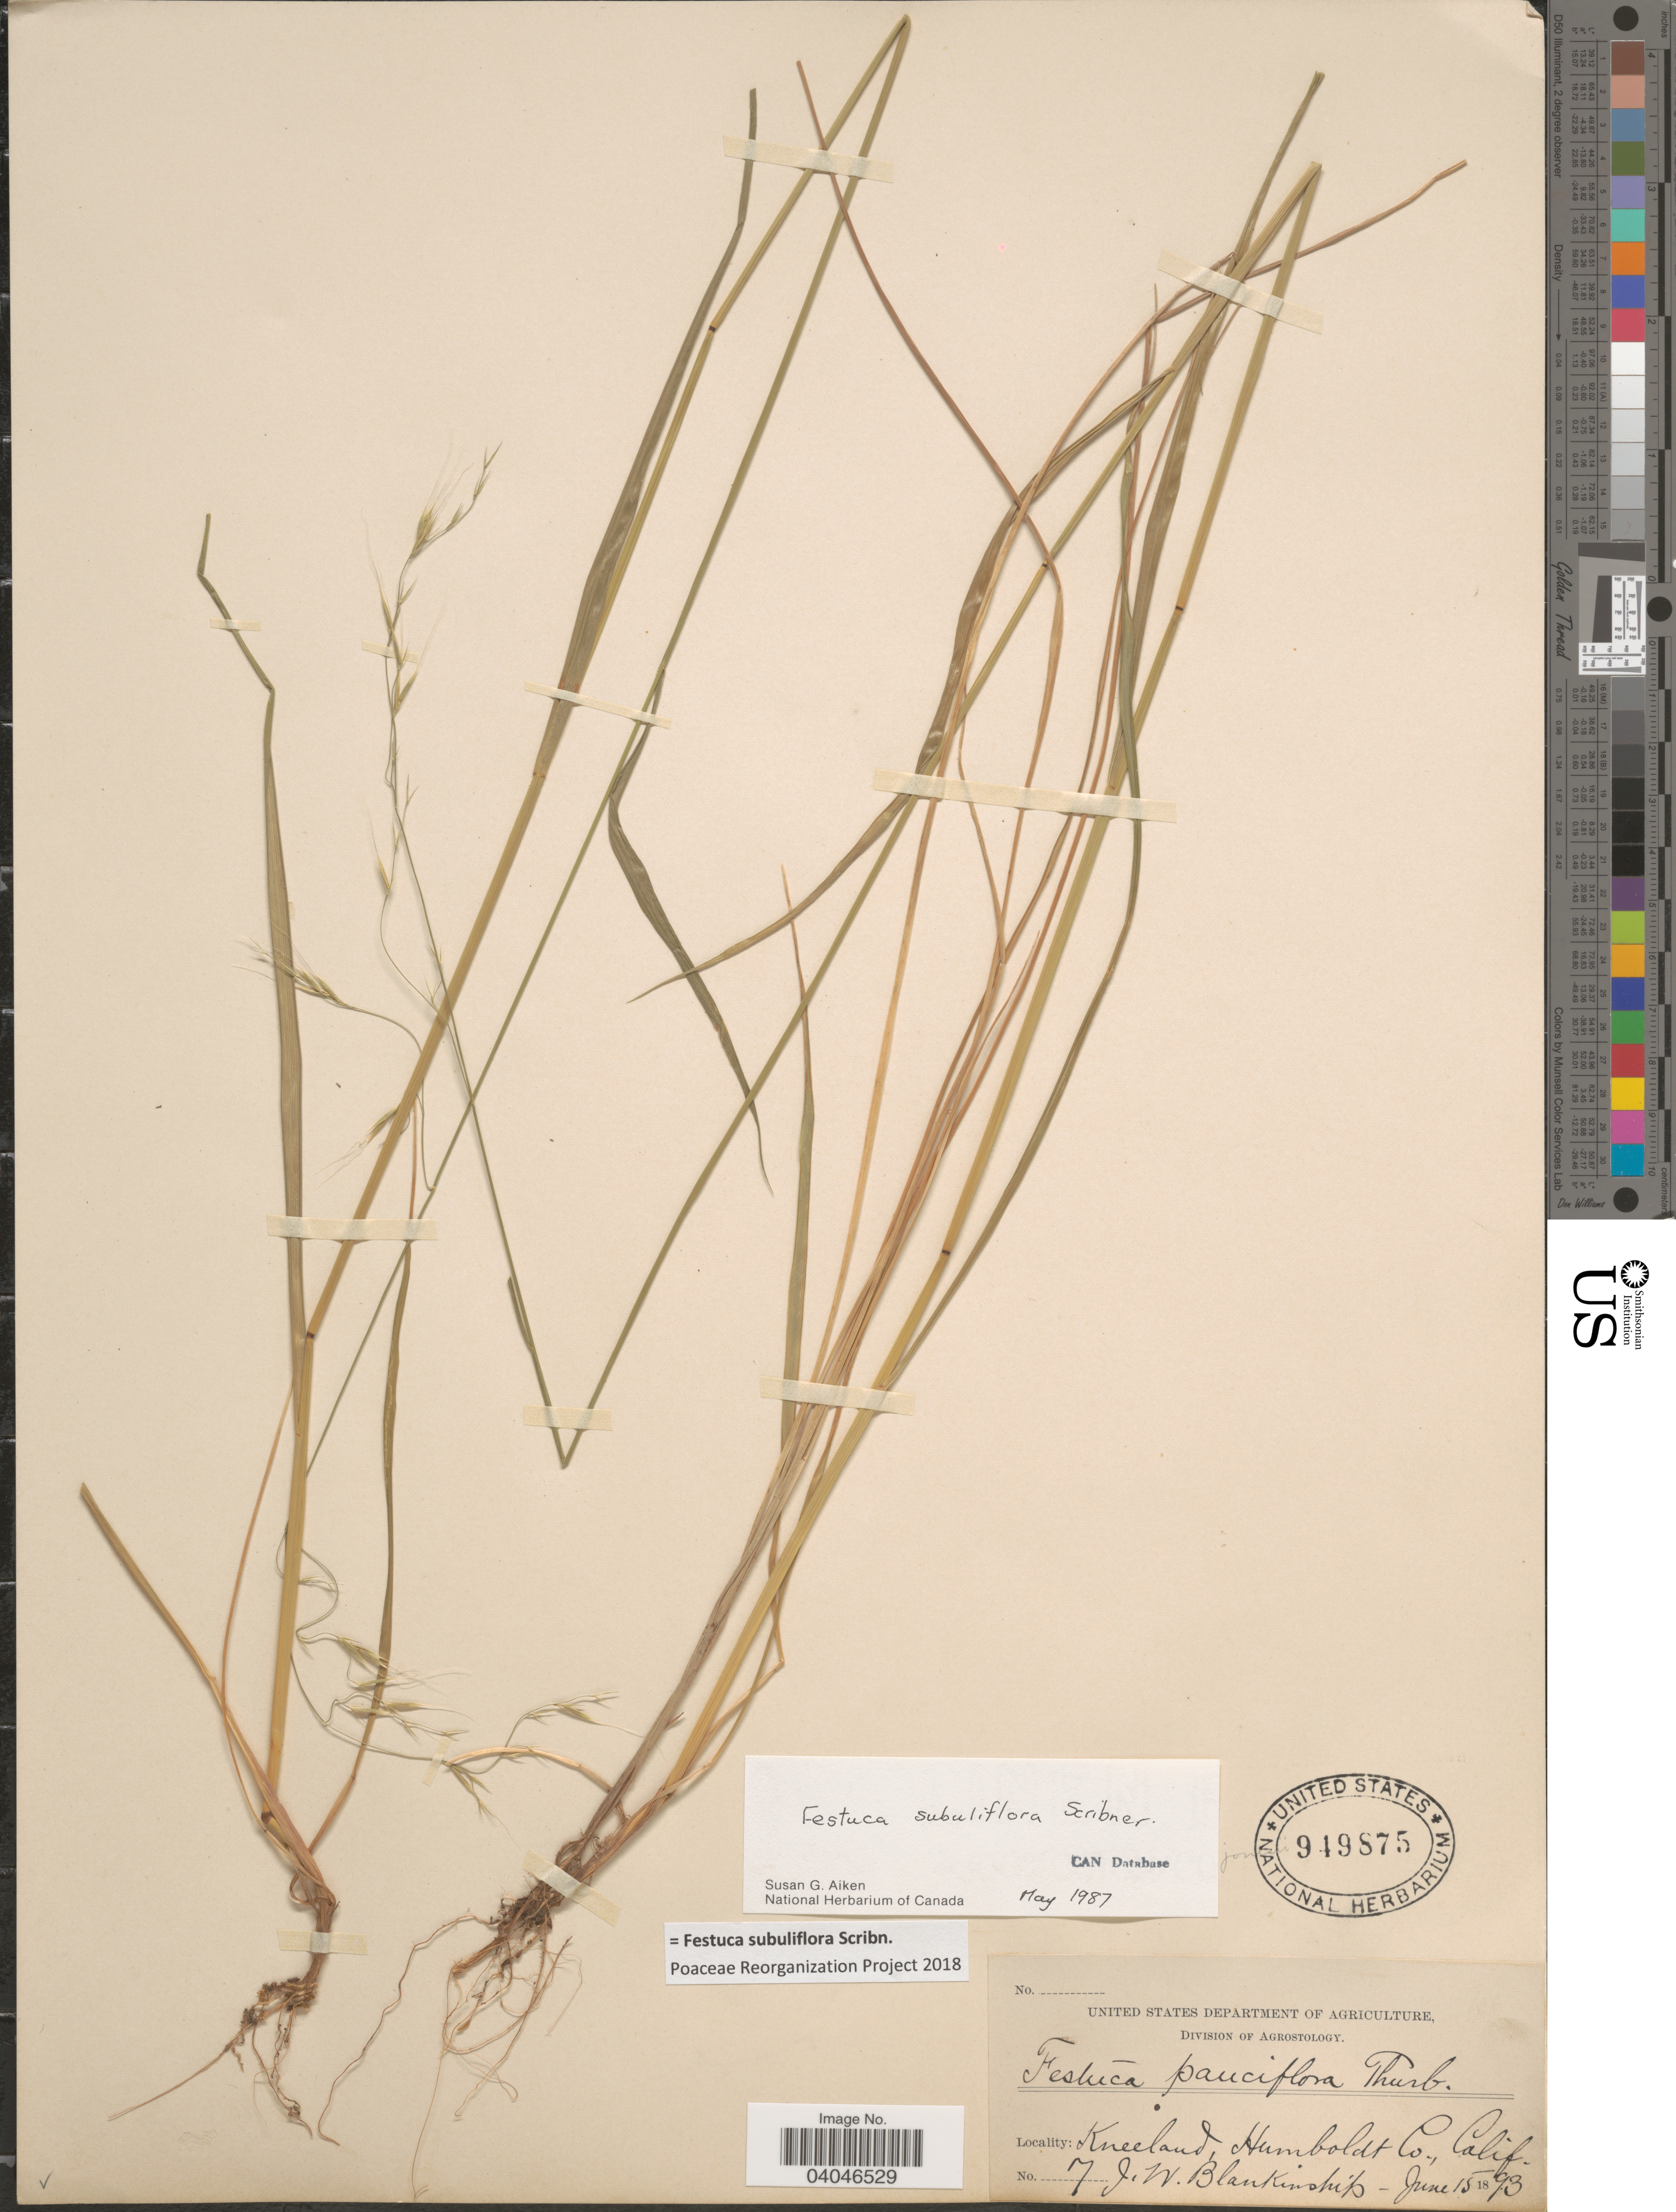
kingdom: Plantae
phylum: Tracheophyta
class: Liliopsida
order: Poales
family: Poaceae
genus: Festuca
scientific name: Festuca subuliflora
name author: Scribn.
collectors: J. W. Blankinship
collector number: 7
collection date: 1893-06-15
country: United States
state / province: California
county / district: Humboldt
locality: Kneeland, Humboldt Co.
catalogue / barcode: US 949875